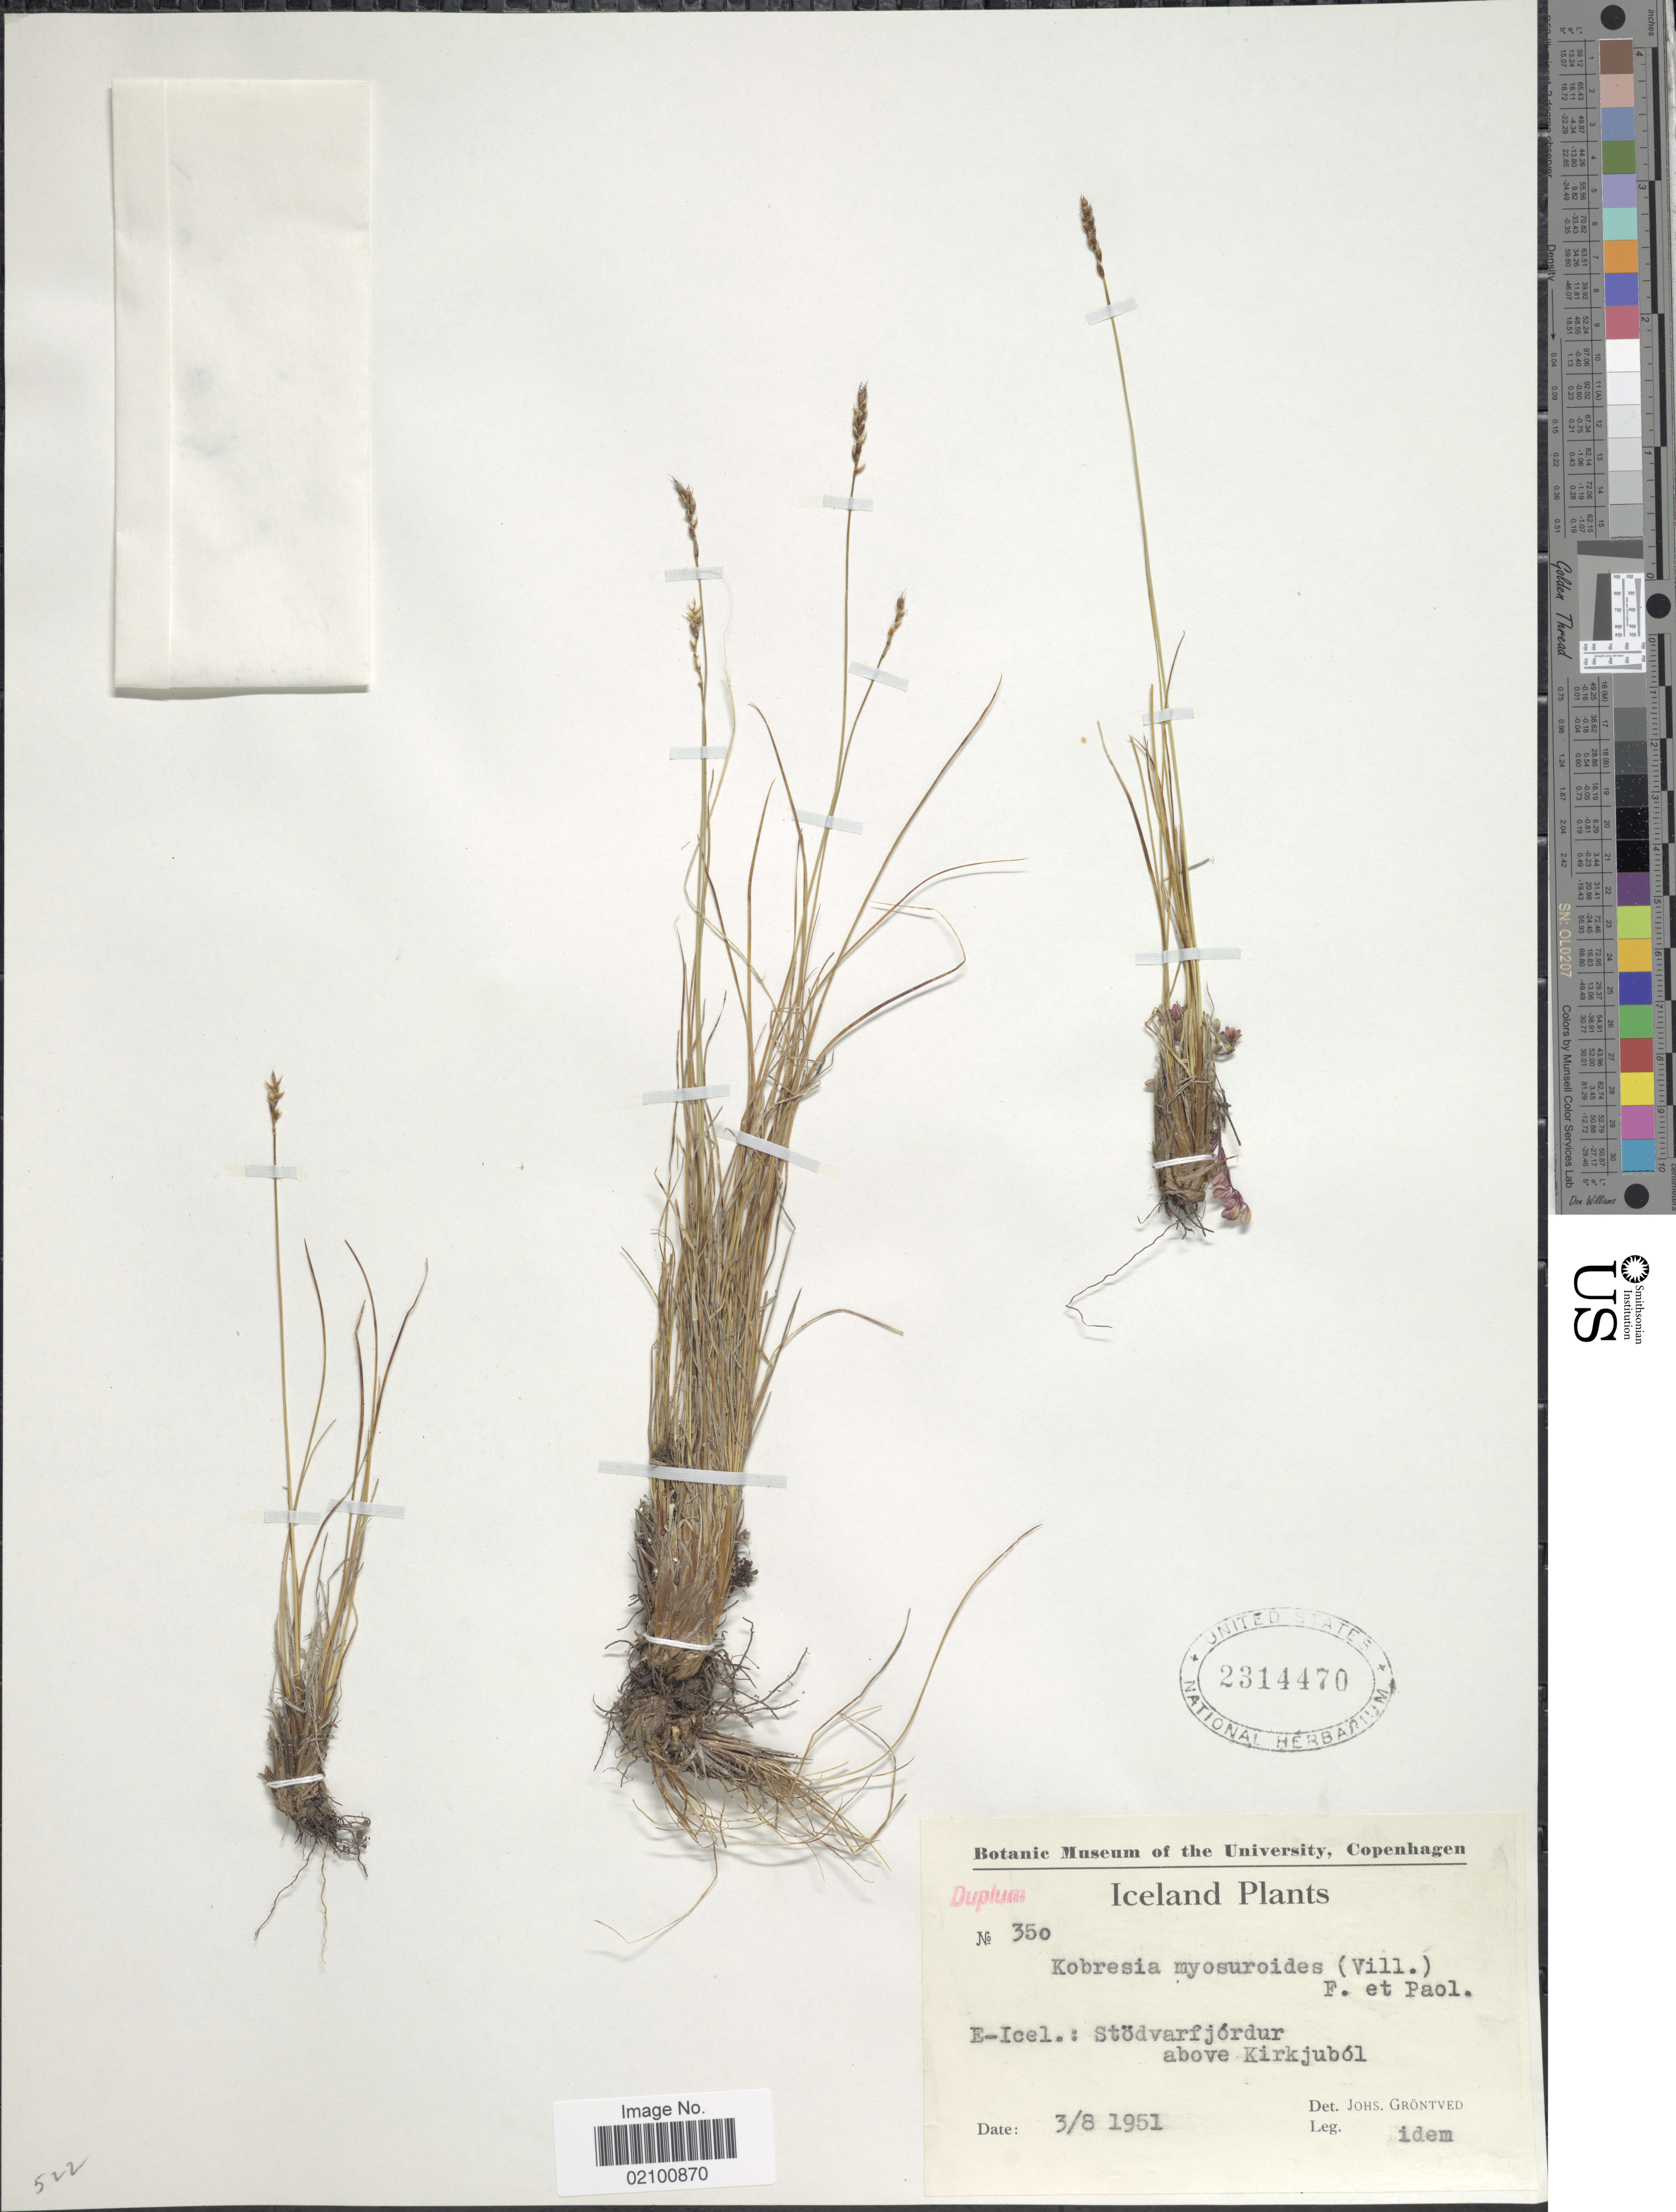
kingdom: Plantae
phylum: Tracheophyta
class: Liliopsida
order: Poales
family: Cyperaceae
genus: Carex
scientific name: Carex myosuroides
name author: Vill.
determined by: Strong, M. T., (US), Smithsonian Institution - National Museum of Natural History (UNITED STATES)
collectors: J. Gröntved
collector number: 350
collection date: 1951-08-03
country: Iceland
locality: E-Icel., Stodvarfjordur above Kirkjubol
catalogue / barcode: US 2314470